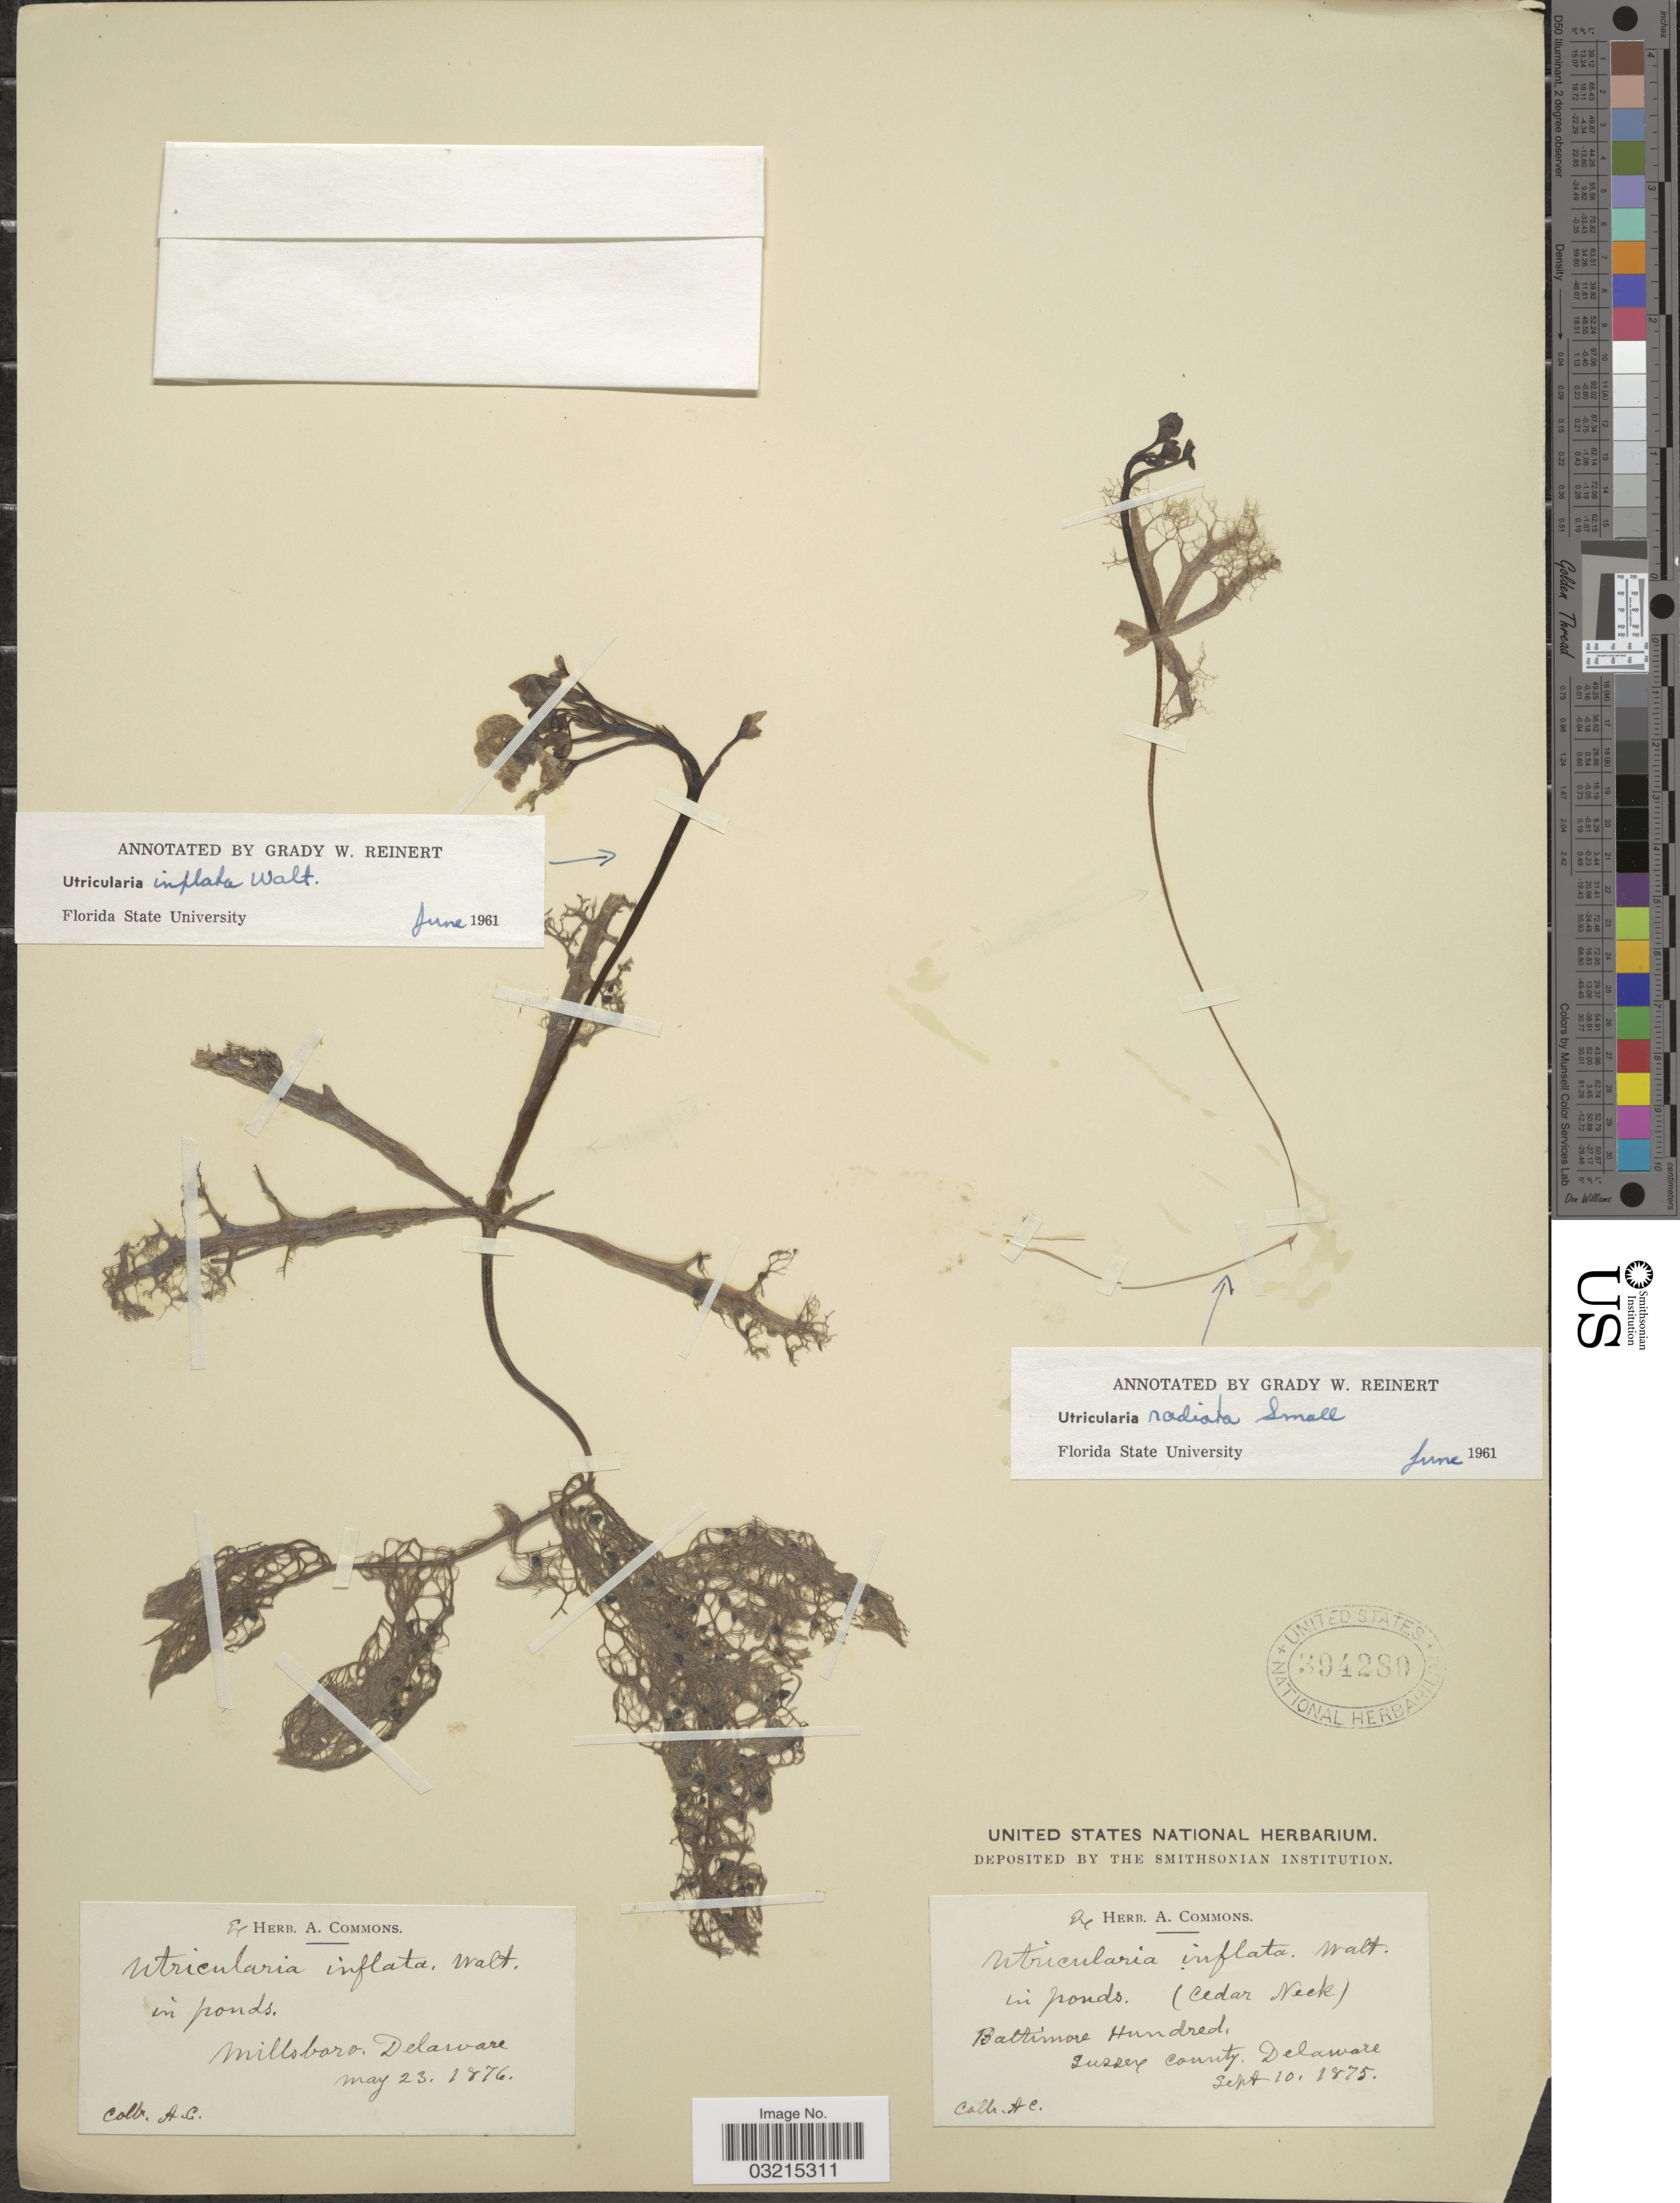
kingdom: Plantae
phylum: Tracheophyta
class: Magnoliopsida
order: Lamiales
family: Lentibulariaceae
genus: Utricularia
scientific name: Utricularia inflata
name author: Walter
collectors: A. Commons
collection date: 1876-05-23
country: United States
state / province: Delaware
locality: Millsboro.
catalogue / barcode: US 394280